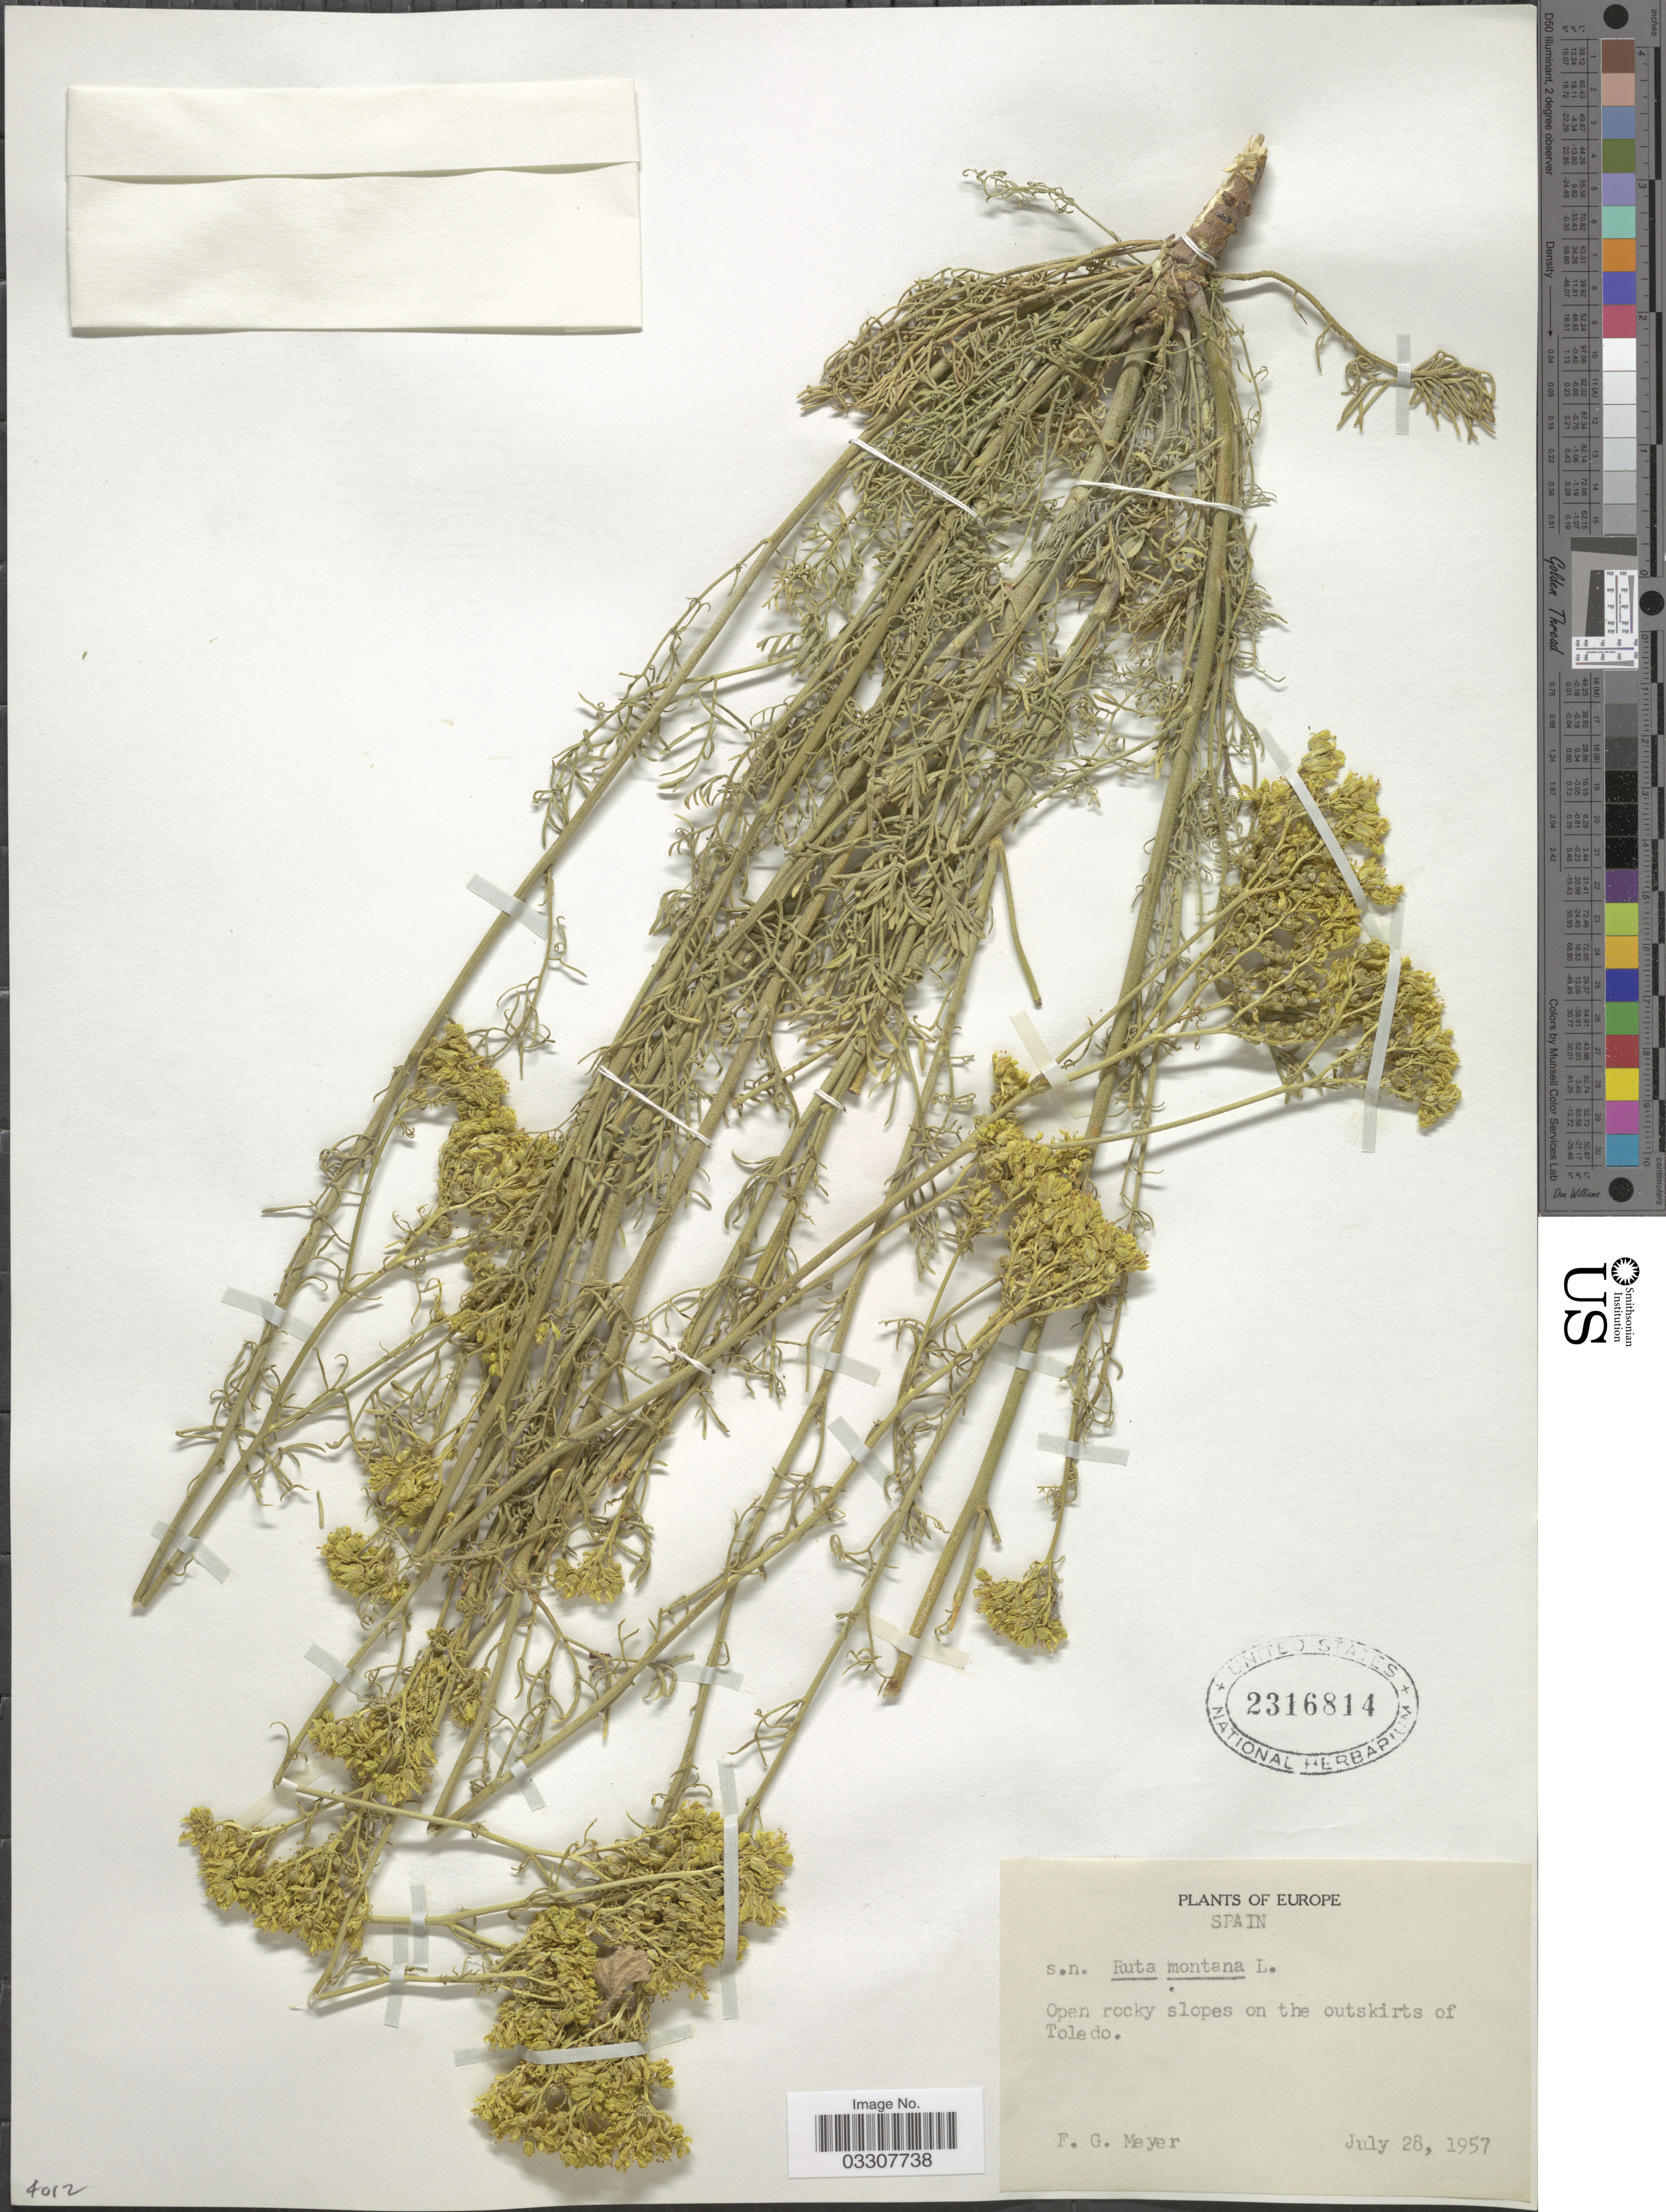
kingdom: Plantae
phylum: Tracheophyta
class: Magnoliopsida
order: Sapindales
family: Rutaceae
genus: Ruta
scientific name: Ruta montana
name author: (L.) L.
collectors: F. G. Meyer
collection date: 1957-07-28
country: Spain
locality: Europe. Open rocky slopes on the outskirts of Toledo.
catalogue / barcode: US 2316814